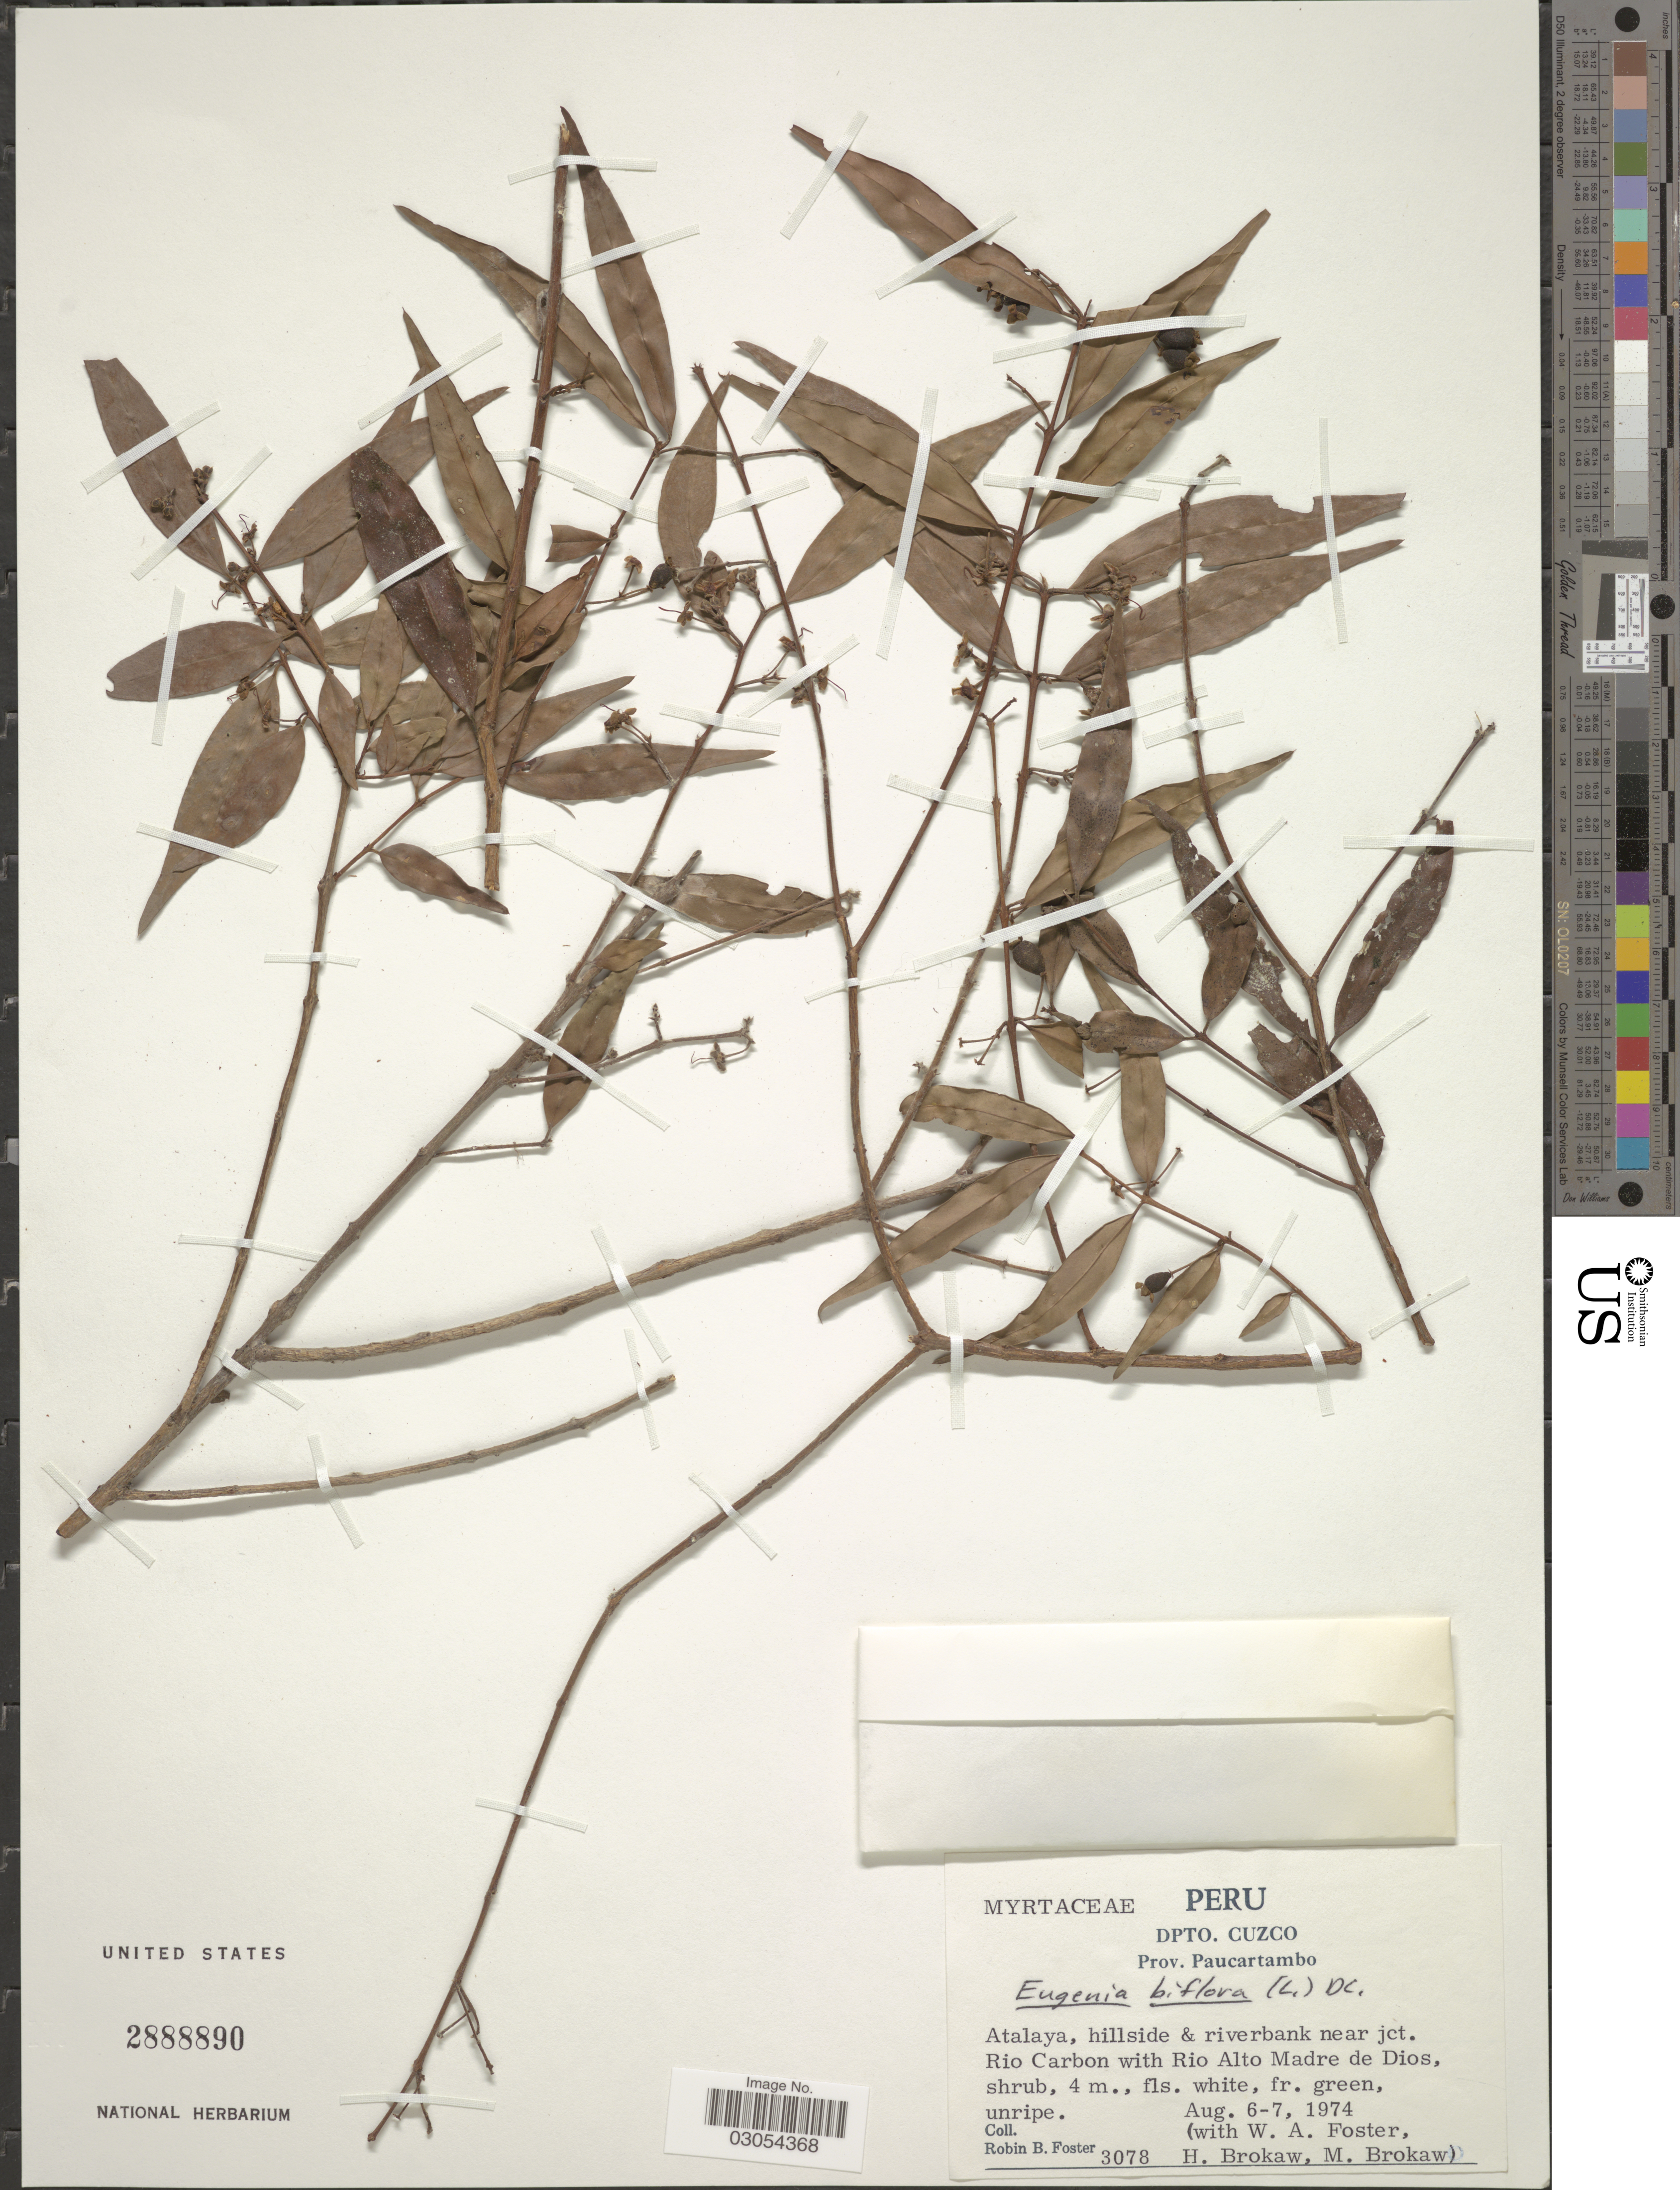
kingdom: Plantae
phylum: Tracheophyta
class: Magnoliopsida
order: Myrtales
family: Myrtaceae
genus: Eugenia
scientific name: Eugenia biflora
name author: (L.) DC.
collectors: R. B. Foster, W. Foster, H. Brokaw & M. Brokaw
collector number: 3078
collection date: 1974-08-06/1974-08-07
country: Peru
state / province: Cusco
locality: Dpto. Cuzco. Prov. Paucartambo. Atalaya, hillside & riverbank near jct. Rio Carbon with Rio Alto Madre de Dios.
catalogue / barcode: US 2888890